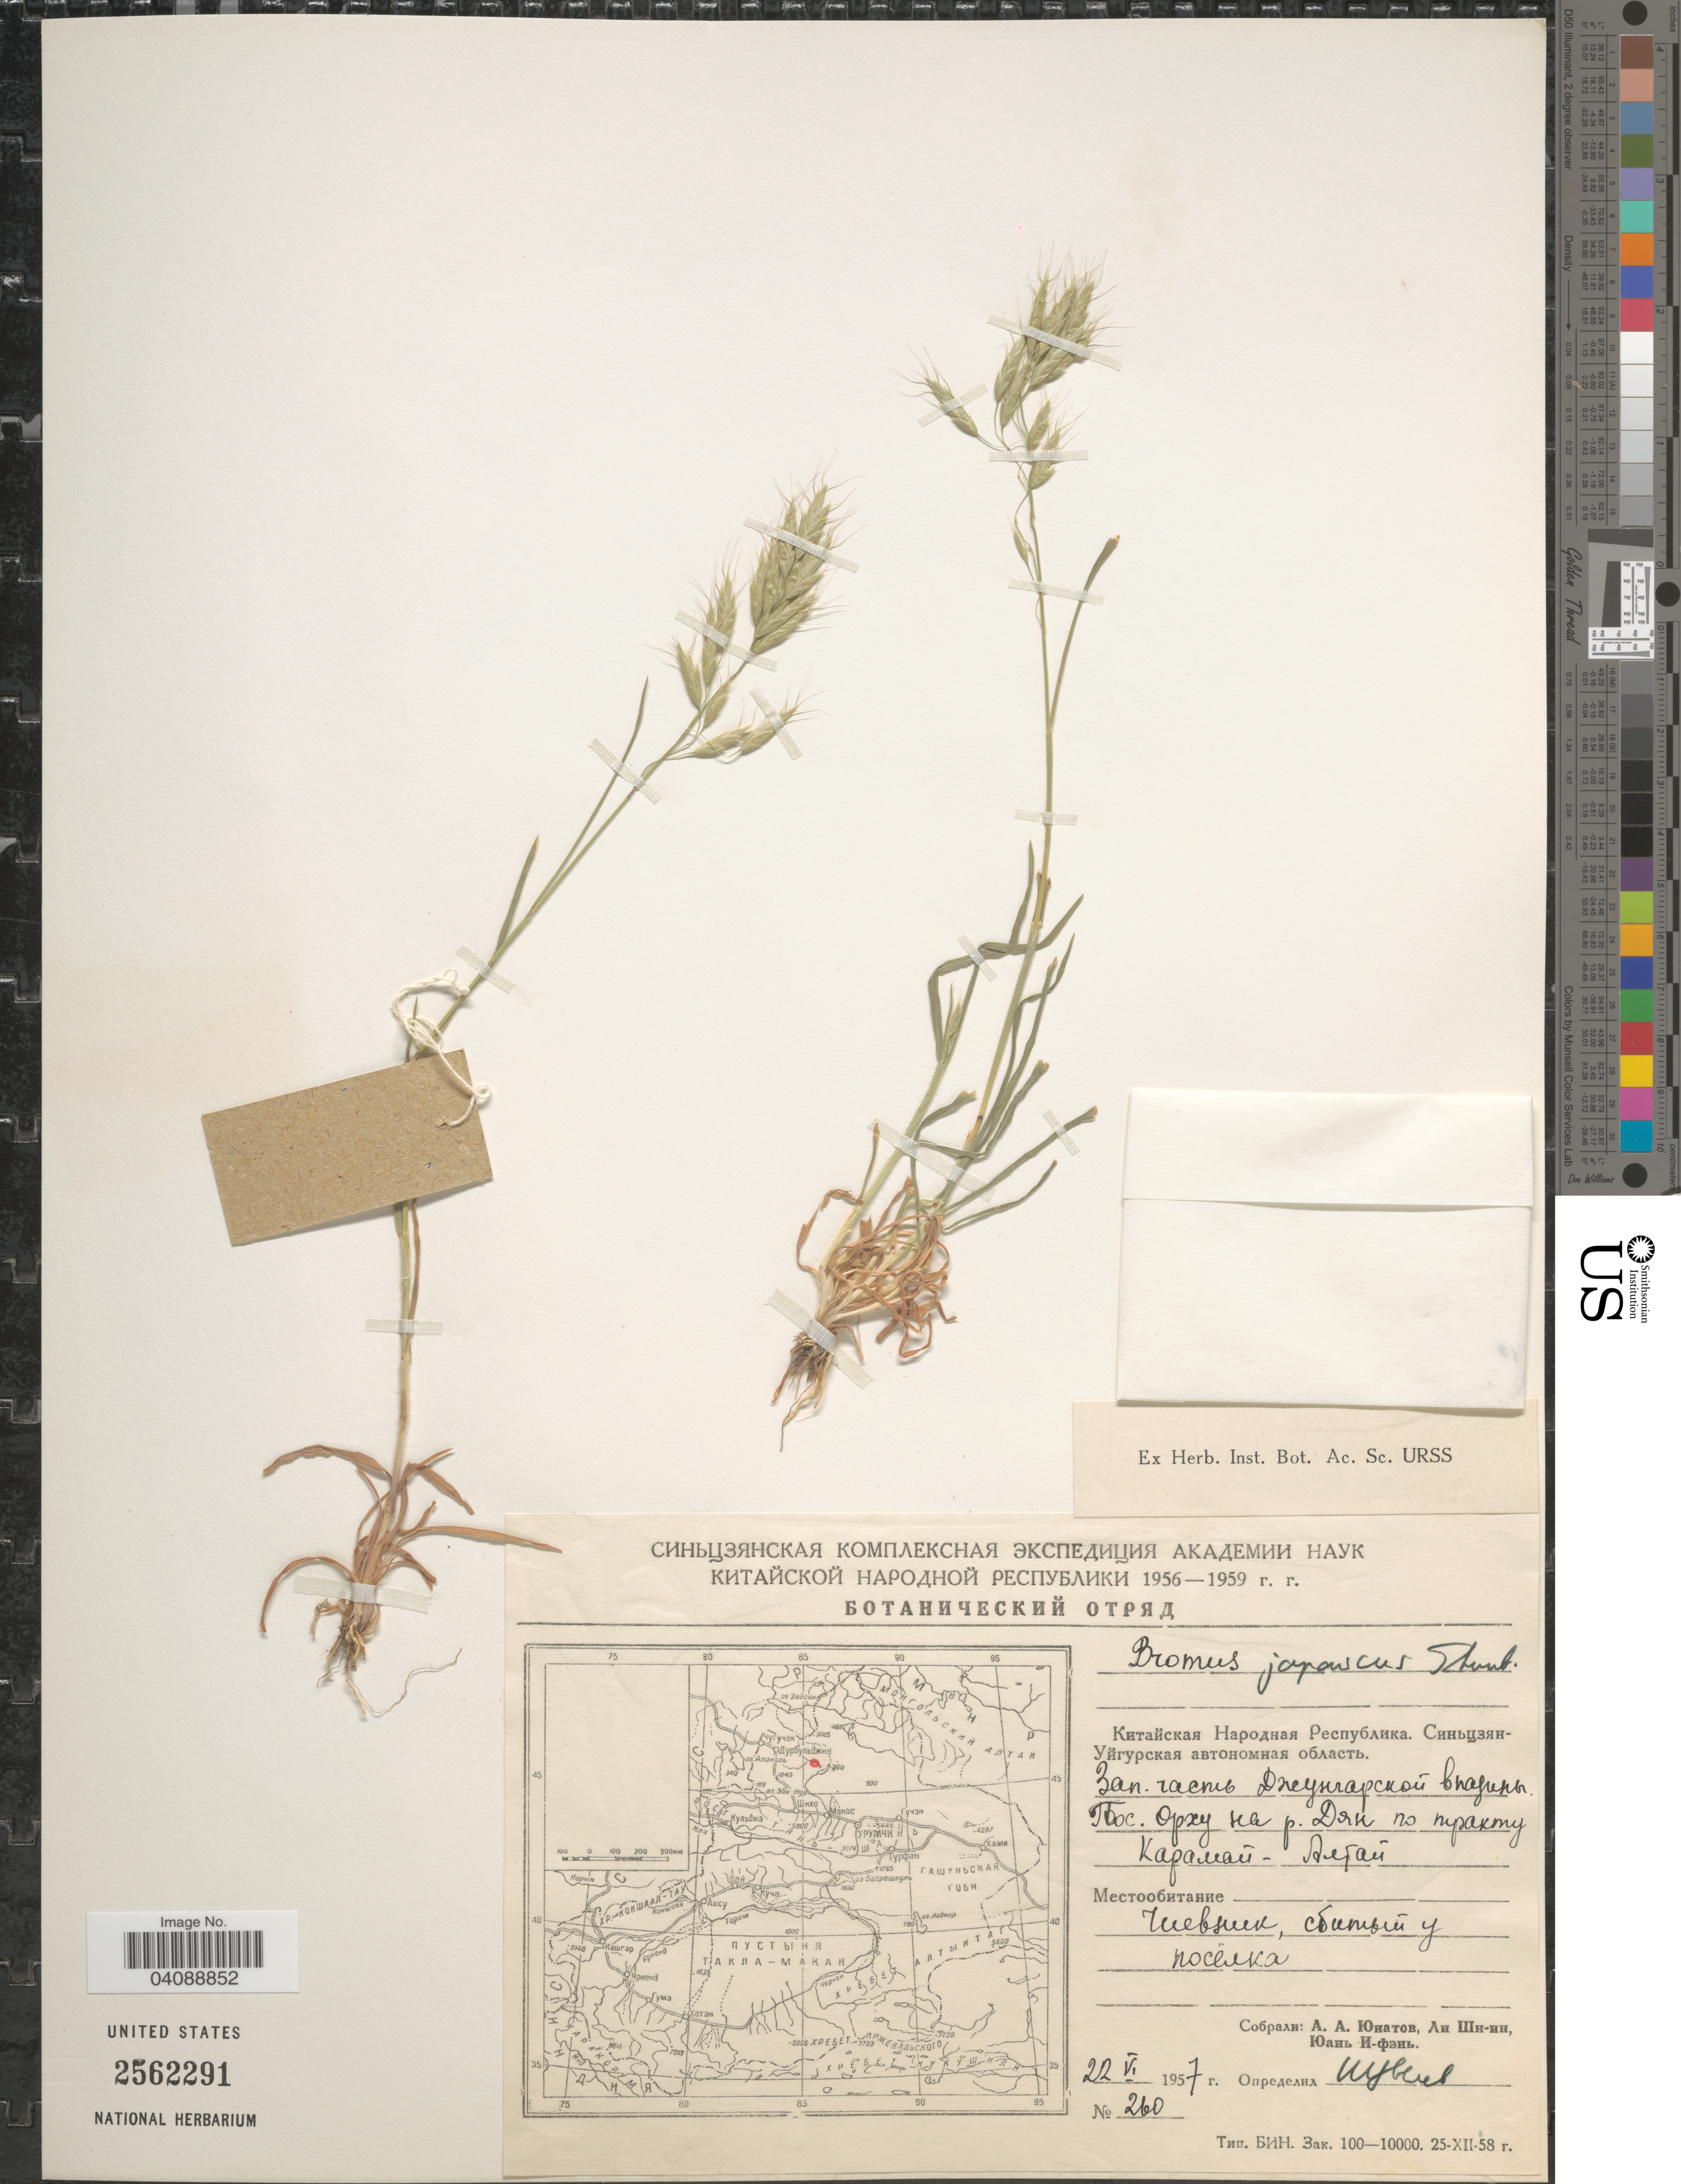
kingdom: Plantae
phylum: Tracheophyta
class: Liliopsida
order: Poales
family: Poaceae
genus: Bromus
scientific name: Bromus japonicus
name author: Houtt.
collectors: A. Unatov, Lee Shi-in & Yuan I-fen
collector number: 260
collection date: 1957-05-22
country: China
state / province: Xinjiang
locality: Village Orkhu on river Dyan, on the road Karamay-Altay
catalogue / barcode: US 2562291